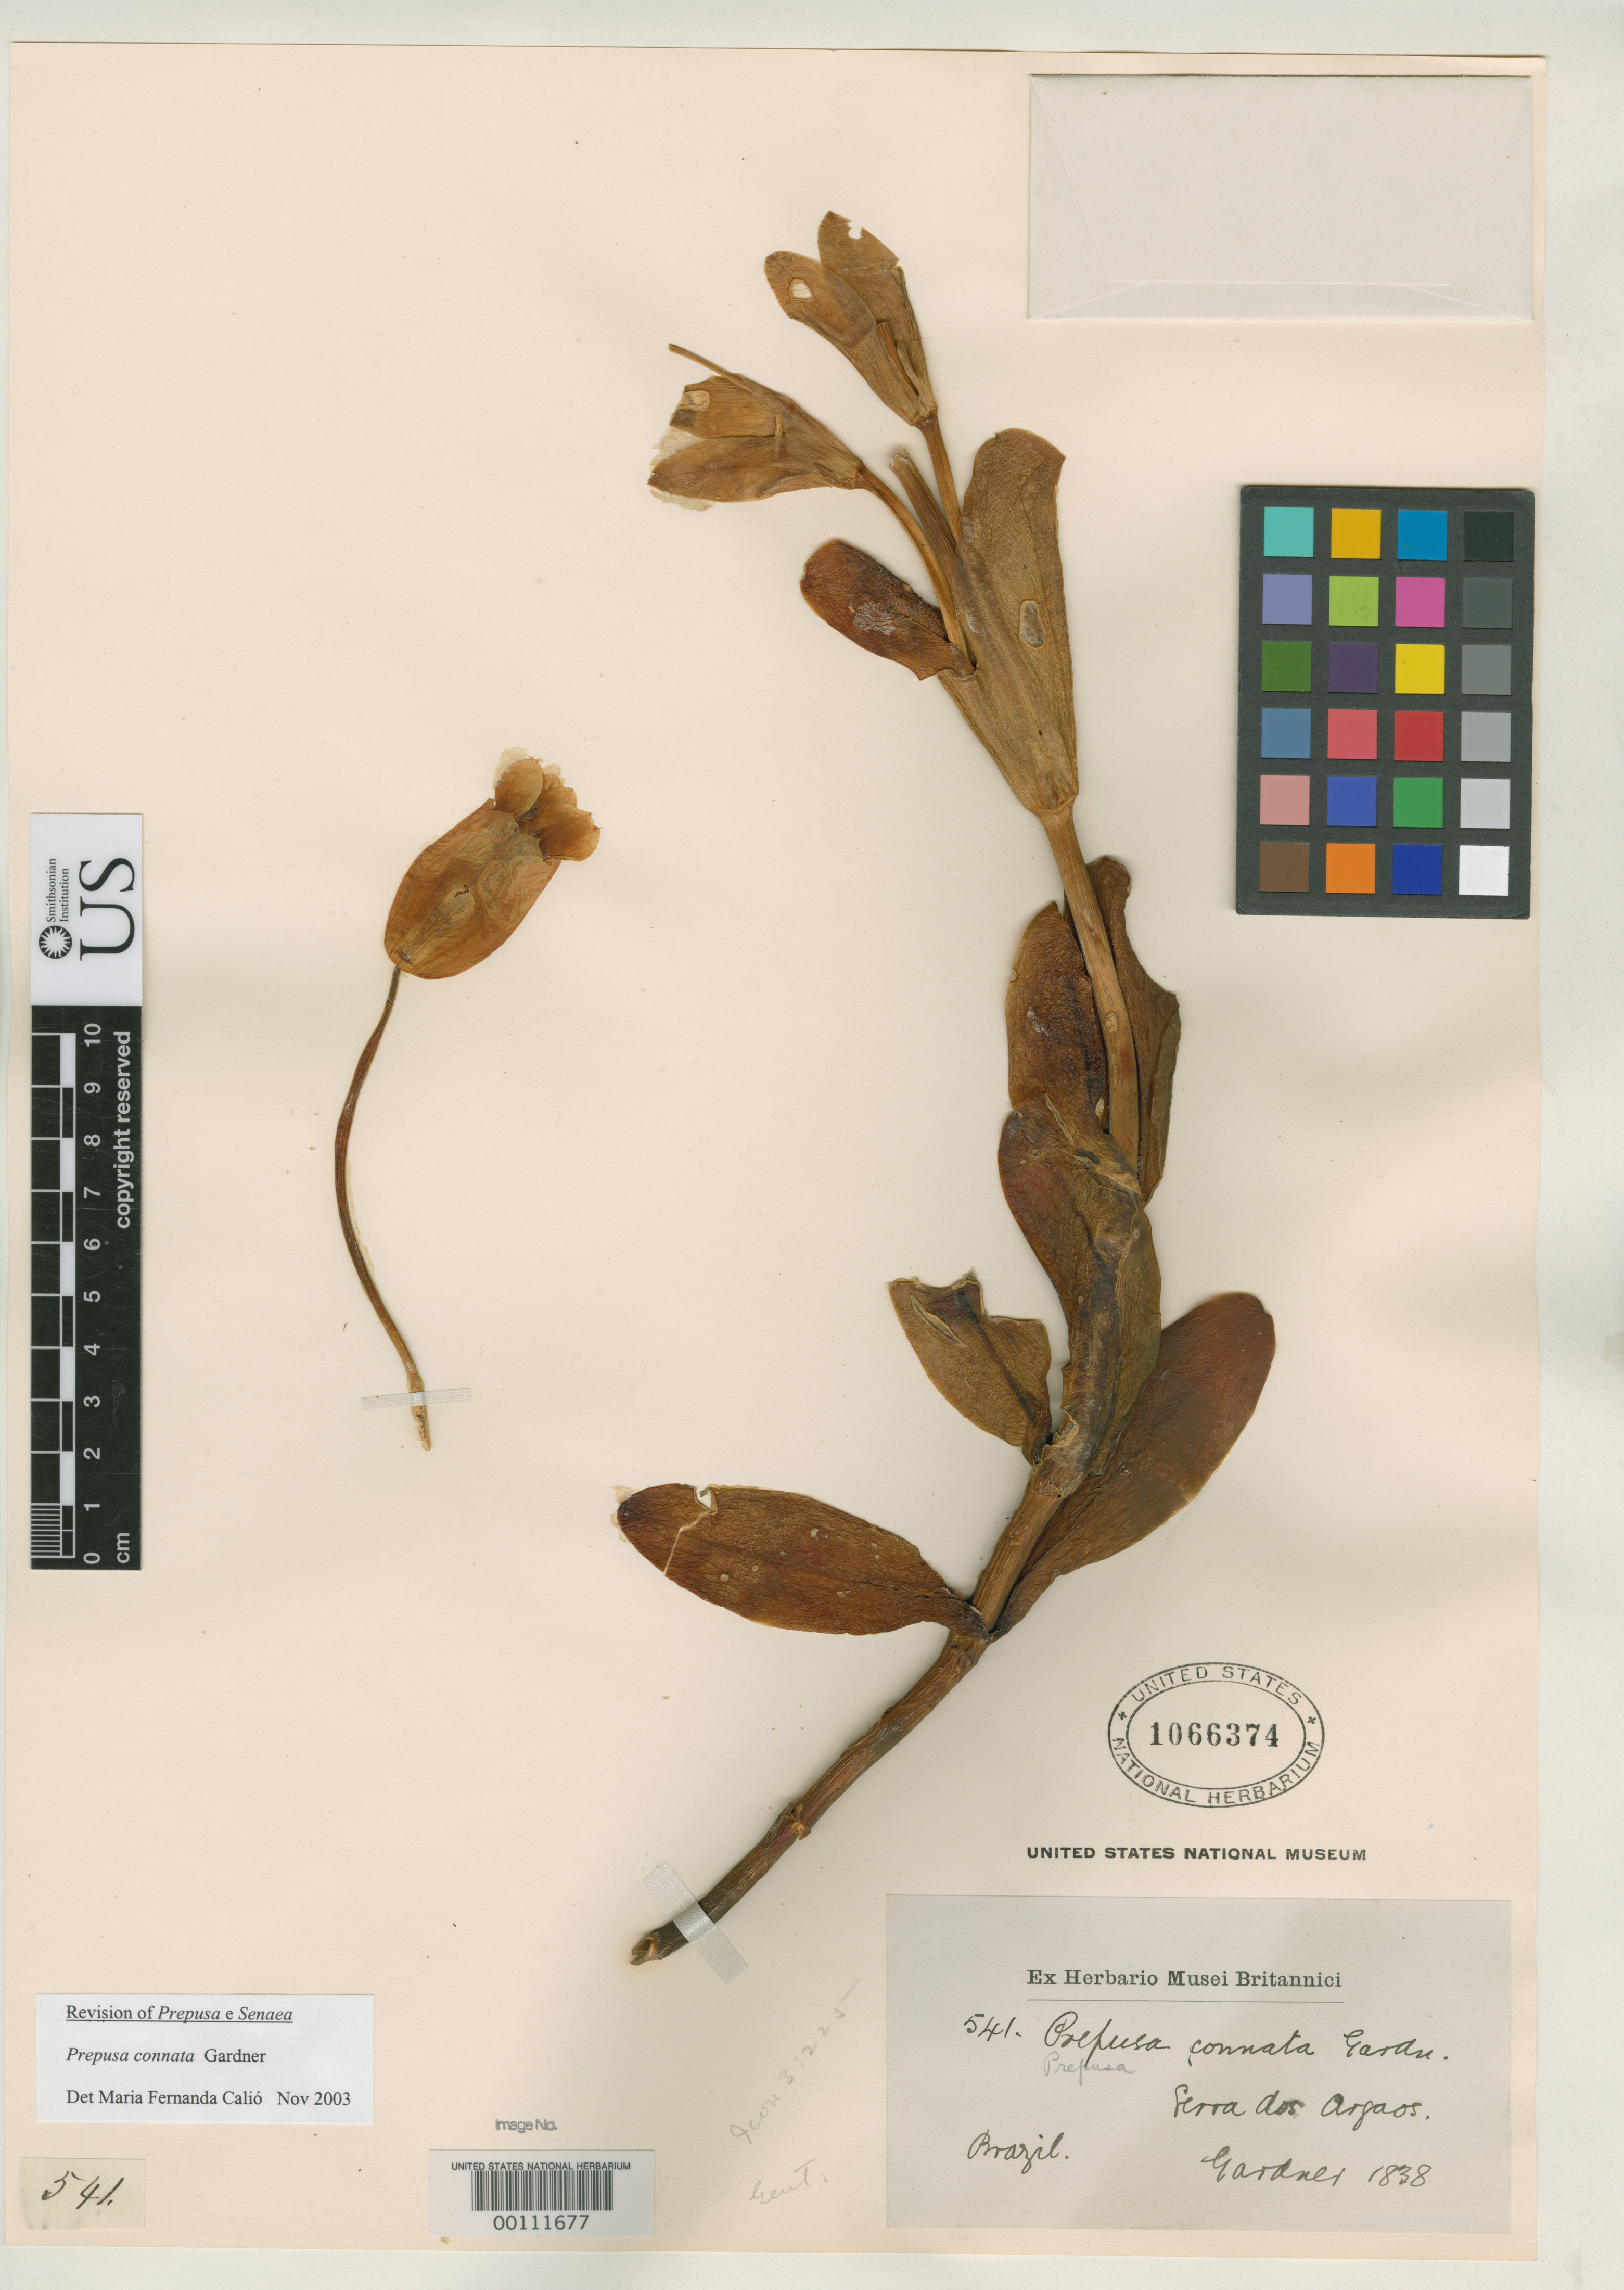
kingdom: Plantae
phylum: Tracheophyta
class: Magnoliopsida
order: Gentianales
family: Gentianaceae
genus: Prepusa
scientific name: Prepusa connata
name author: Gardner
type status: Isotype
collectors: G. Gardner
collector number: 541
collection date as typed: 1838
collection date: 1838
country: Brazil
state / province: Rio de Janeiro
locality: Organ Mountains.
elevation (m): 1524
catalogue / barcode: US 1066374